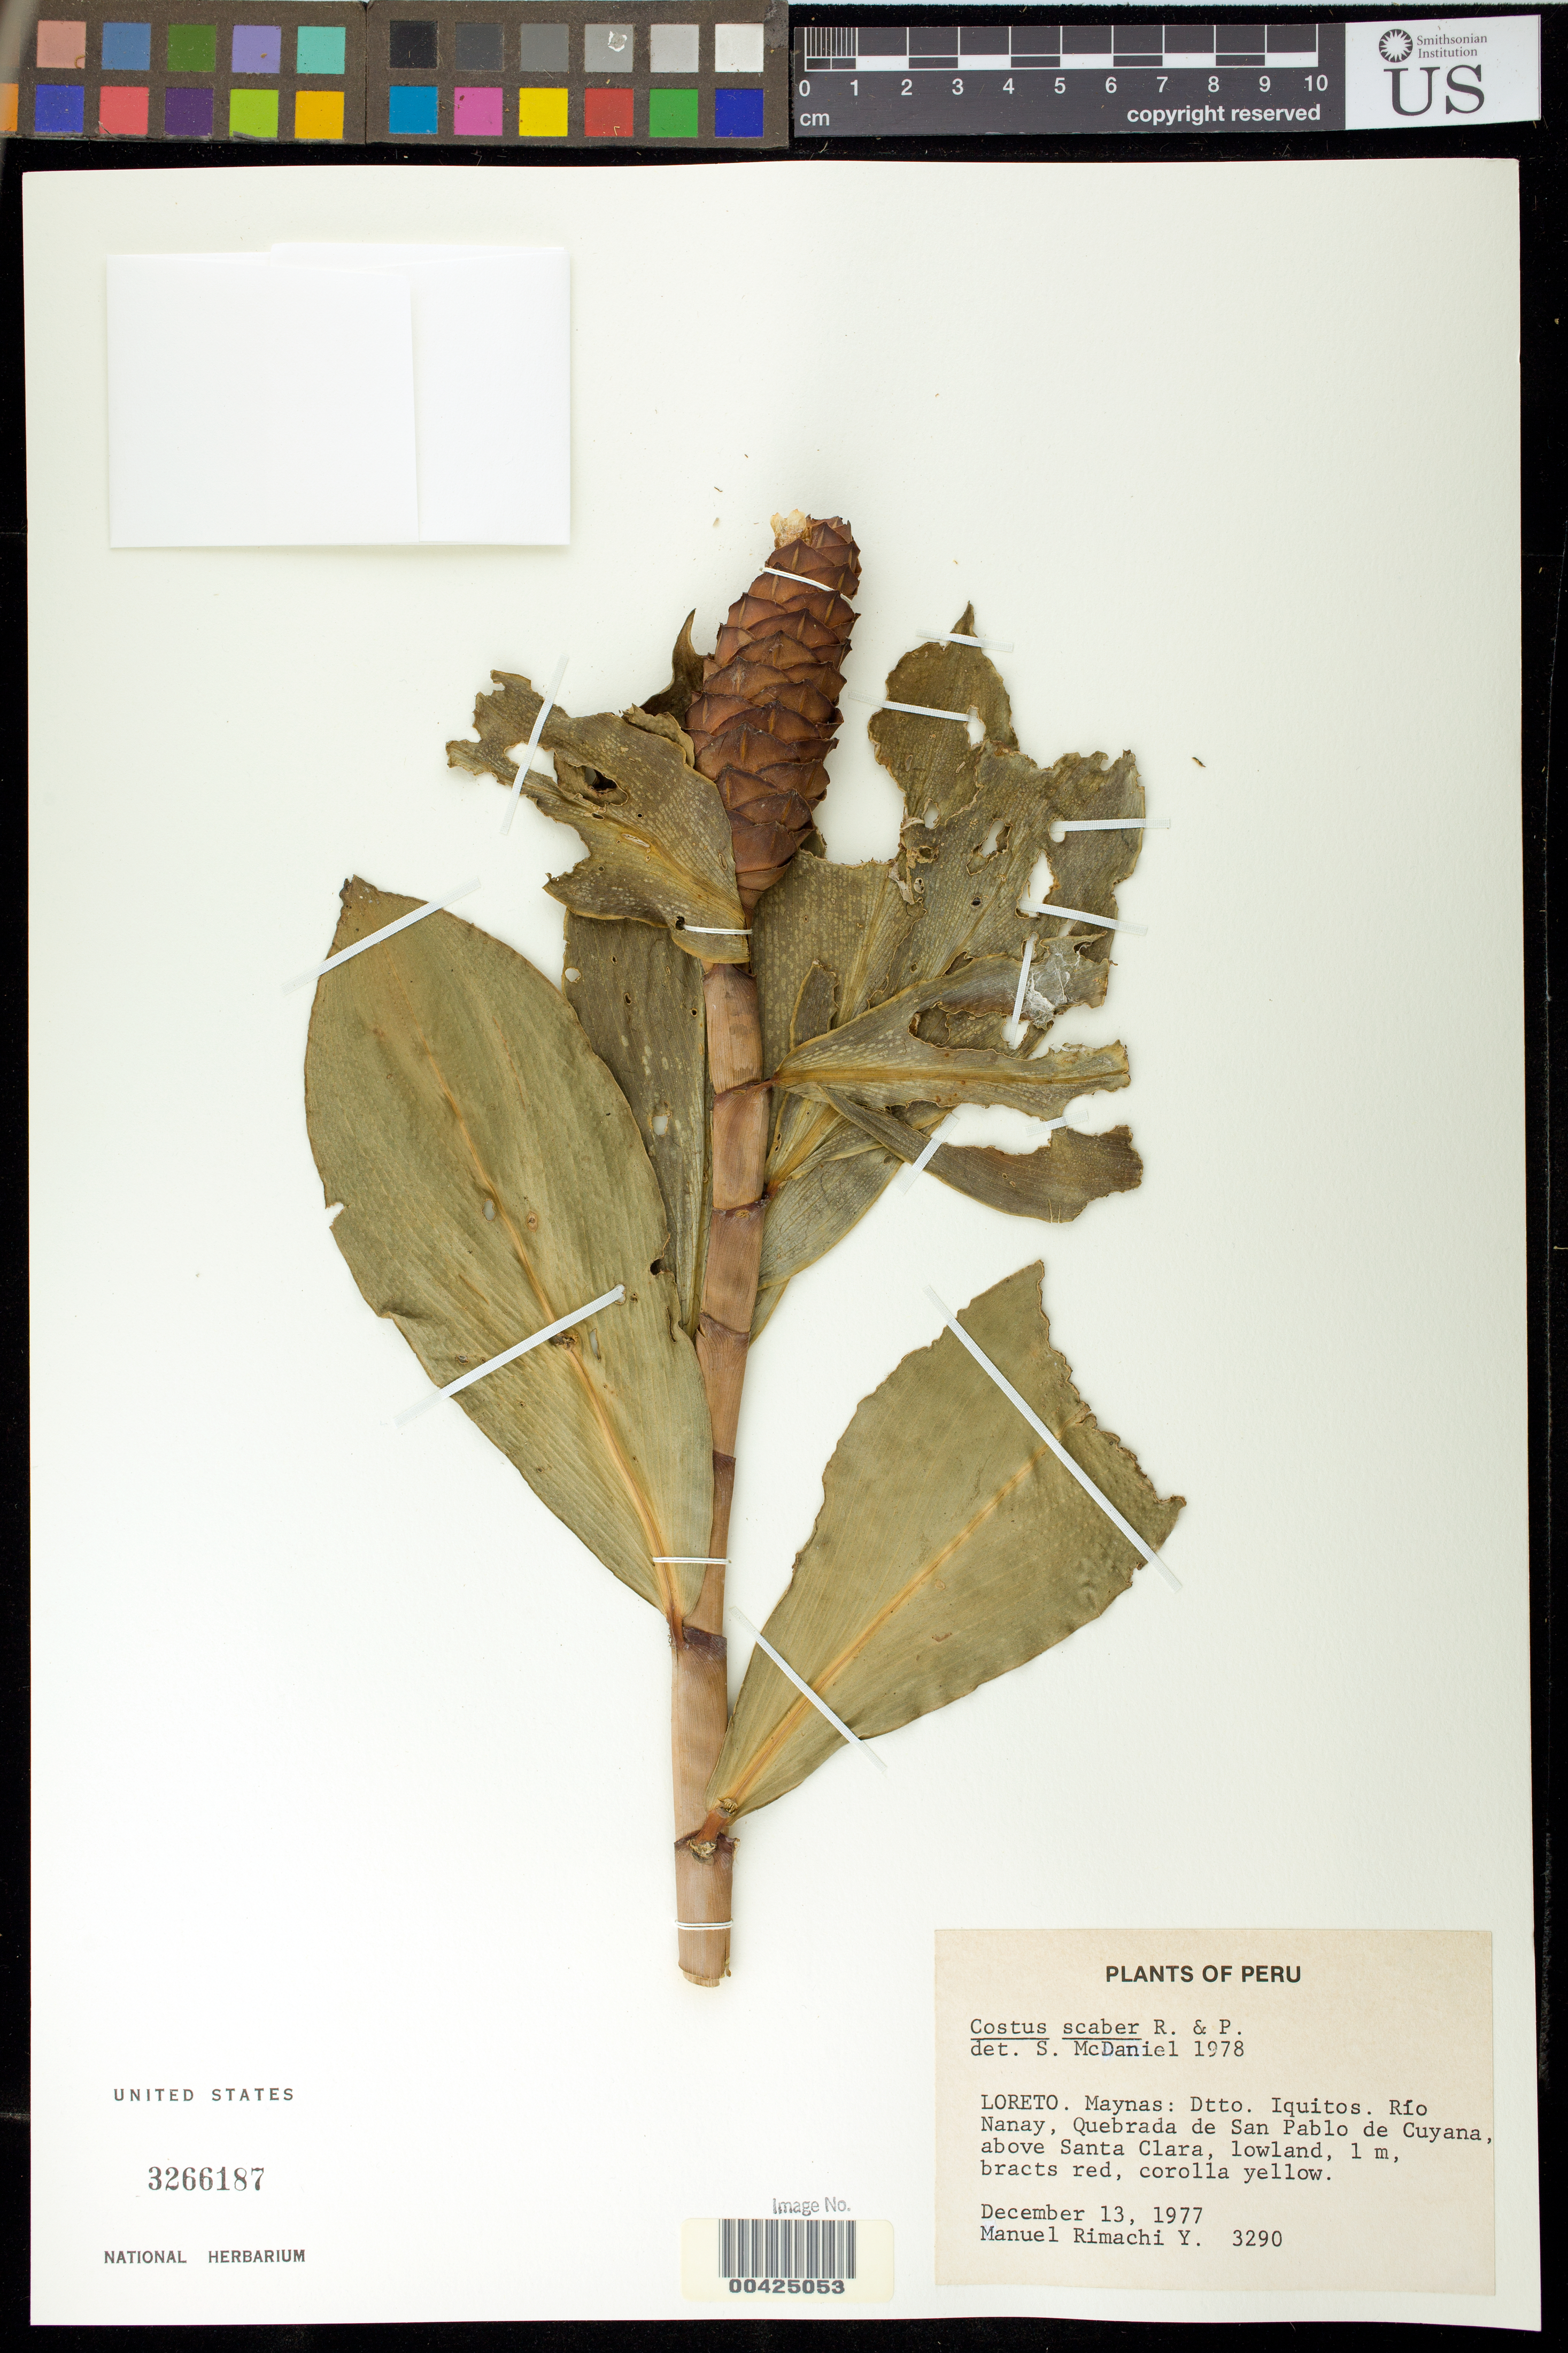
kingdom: Plantae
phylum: Tracheophyta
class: Liliopsida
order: Zingiberales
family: Costaceae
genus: Costus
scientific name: Costus scaber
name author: Ruiz & Pav.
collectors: M. Rimachi Y.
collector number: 3290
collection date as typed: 13 Dec 1977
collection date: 1977-12-13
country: Peru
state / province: Loreto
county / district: Maynas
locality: Quebrada de san pablo de cuyana; above santa clara; rio nanay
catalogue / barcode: US 3266187